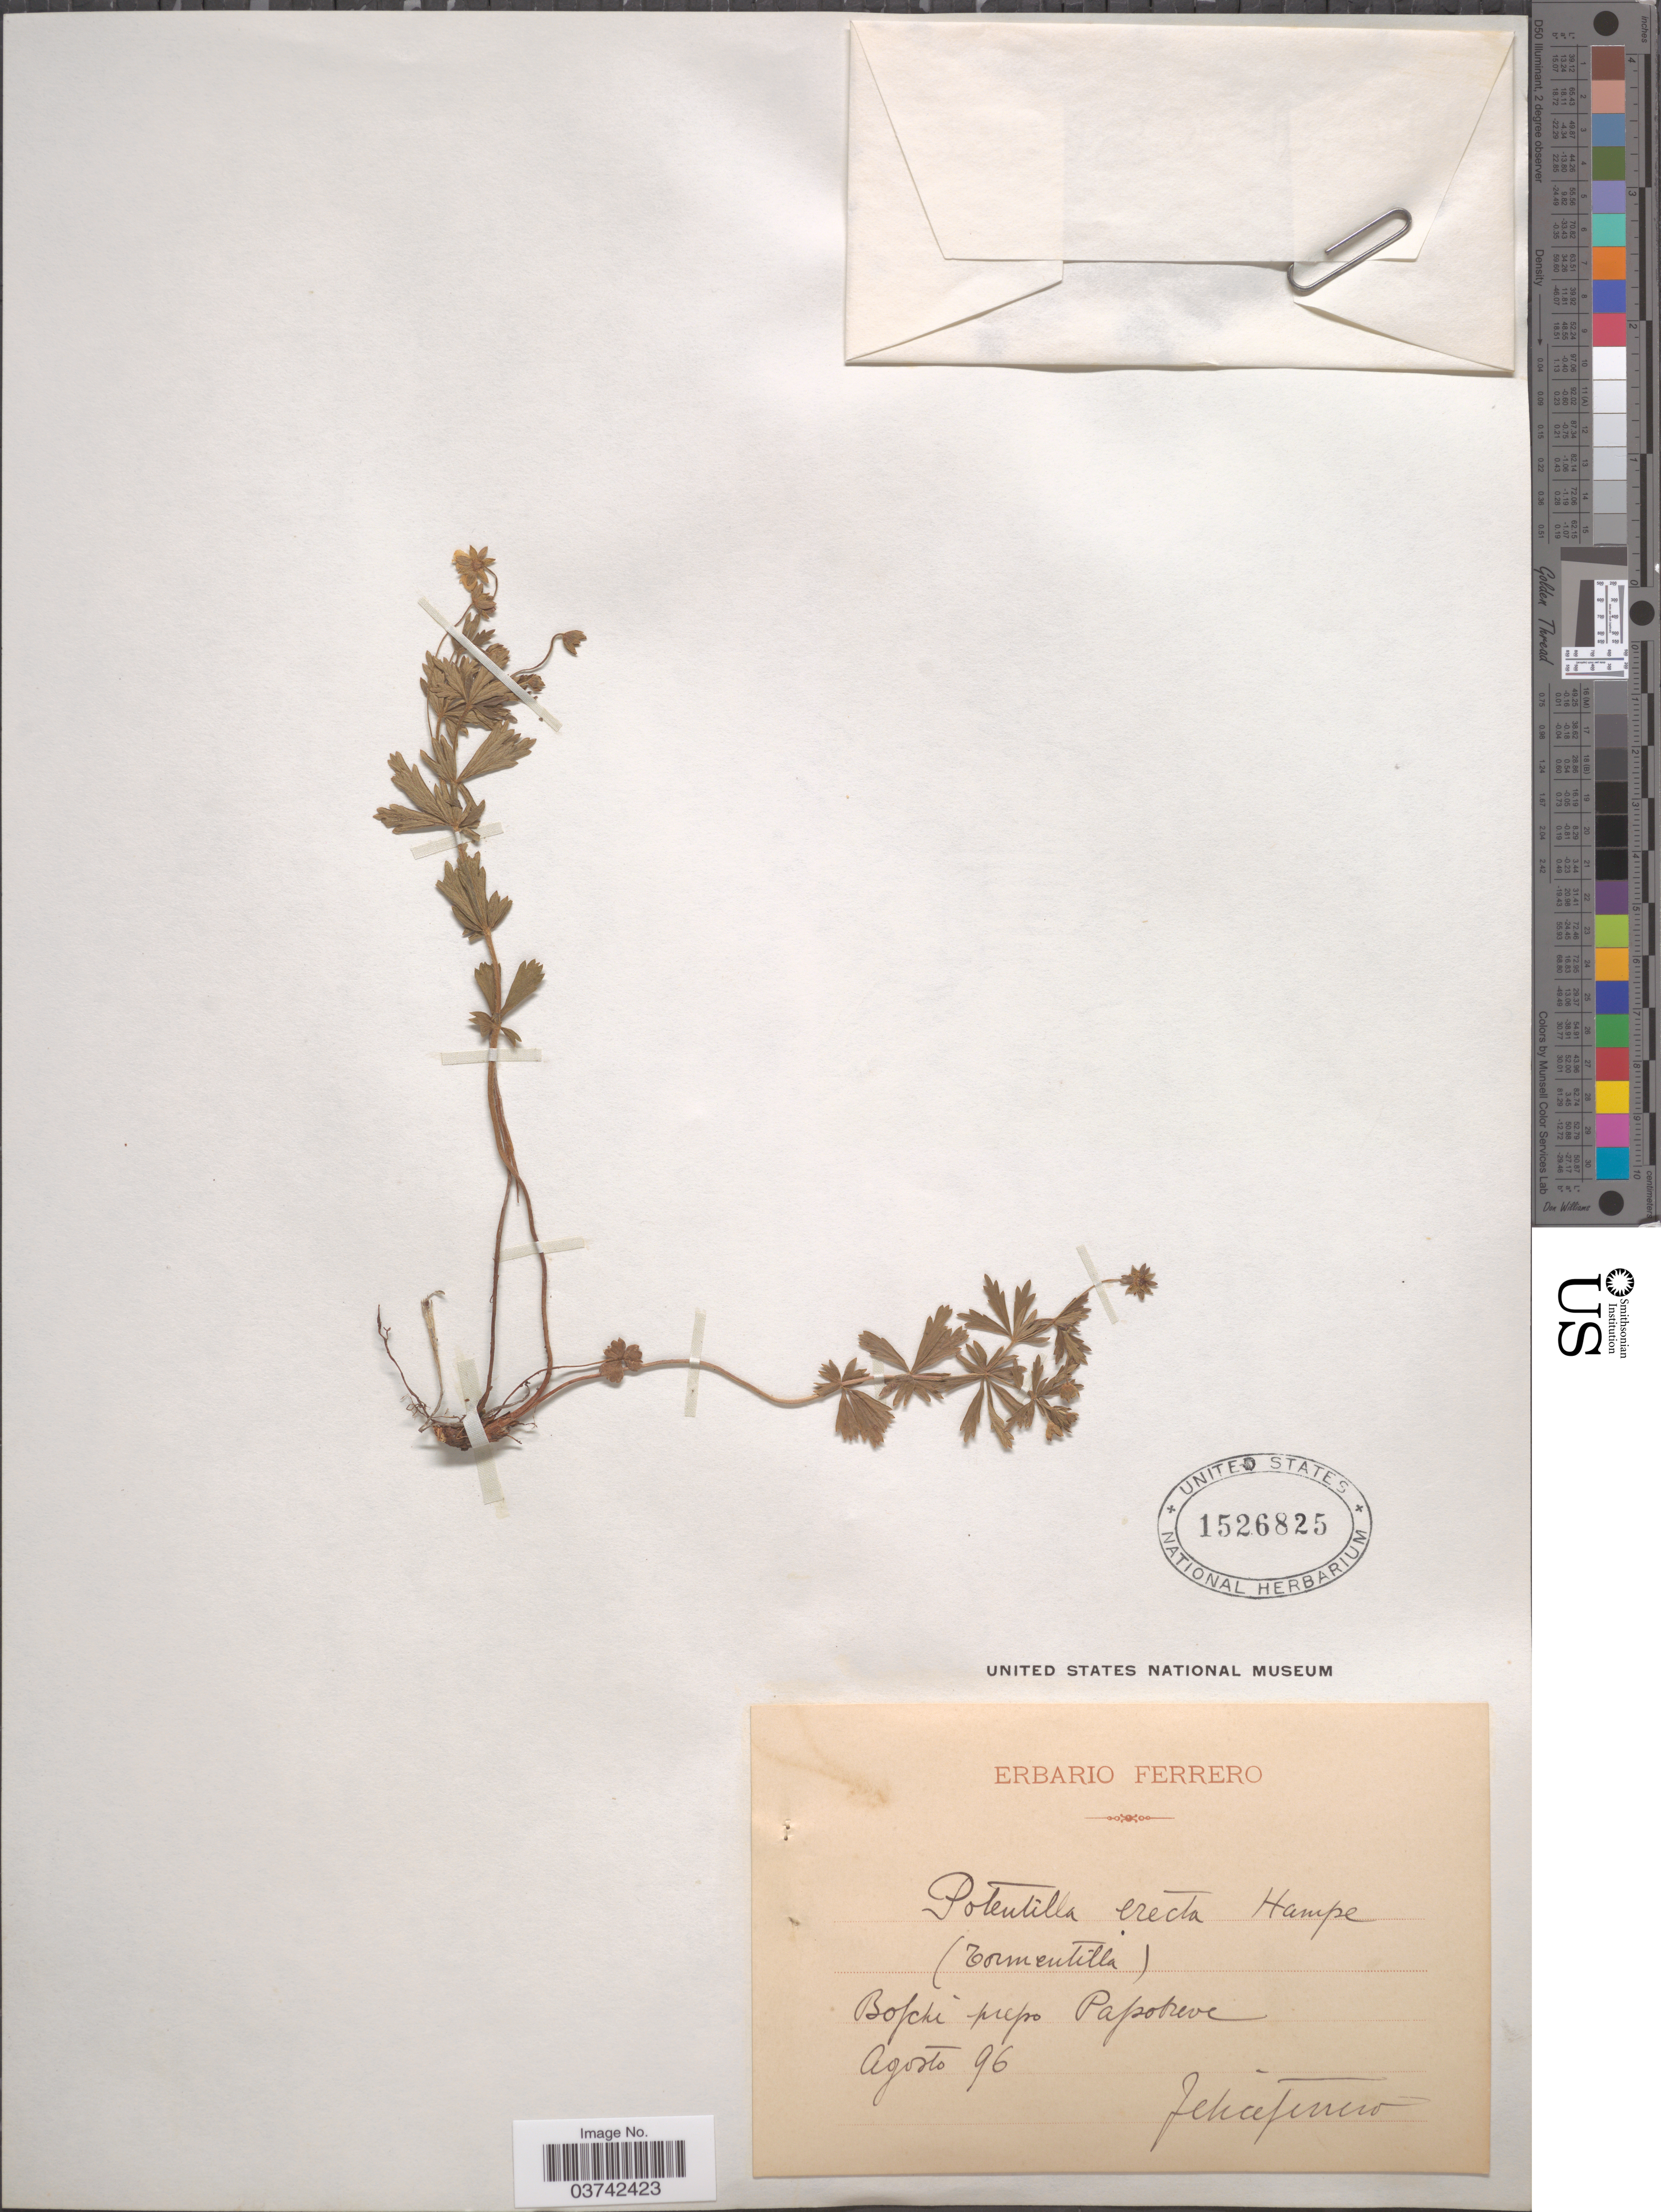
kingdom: Plantae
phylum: Tracheophyta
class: Magnoliopsida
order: Rosales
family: Rosaceae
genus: Potentilla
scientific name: Potentilla erecta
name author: (L.) Raeusch.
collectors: F. Ferrero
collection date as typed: Transcribed d/m/y: /8/96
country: Italy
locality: Boschi presso Passotreve.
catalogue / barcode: US 1526825